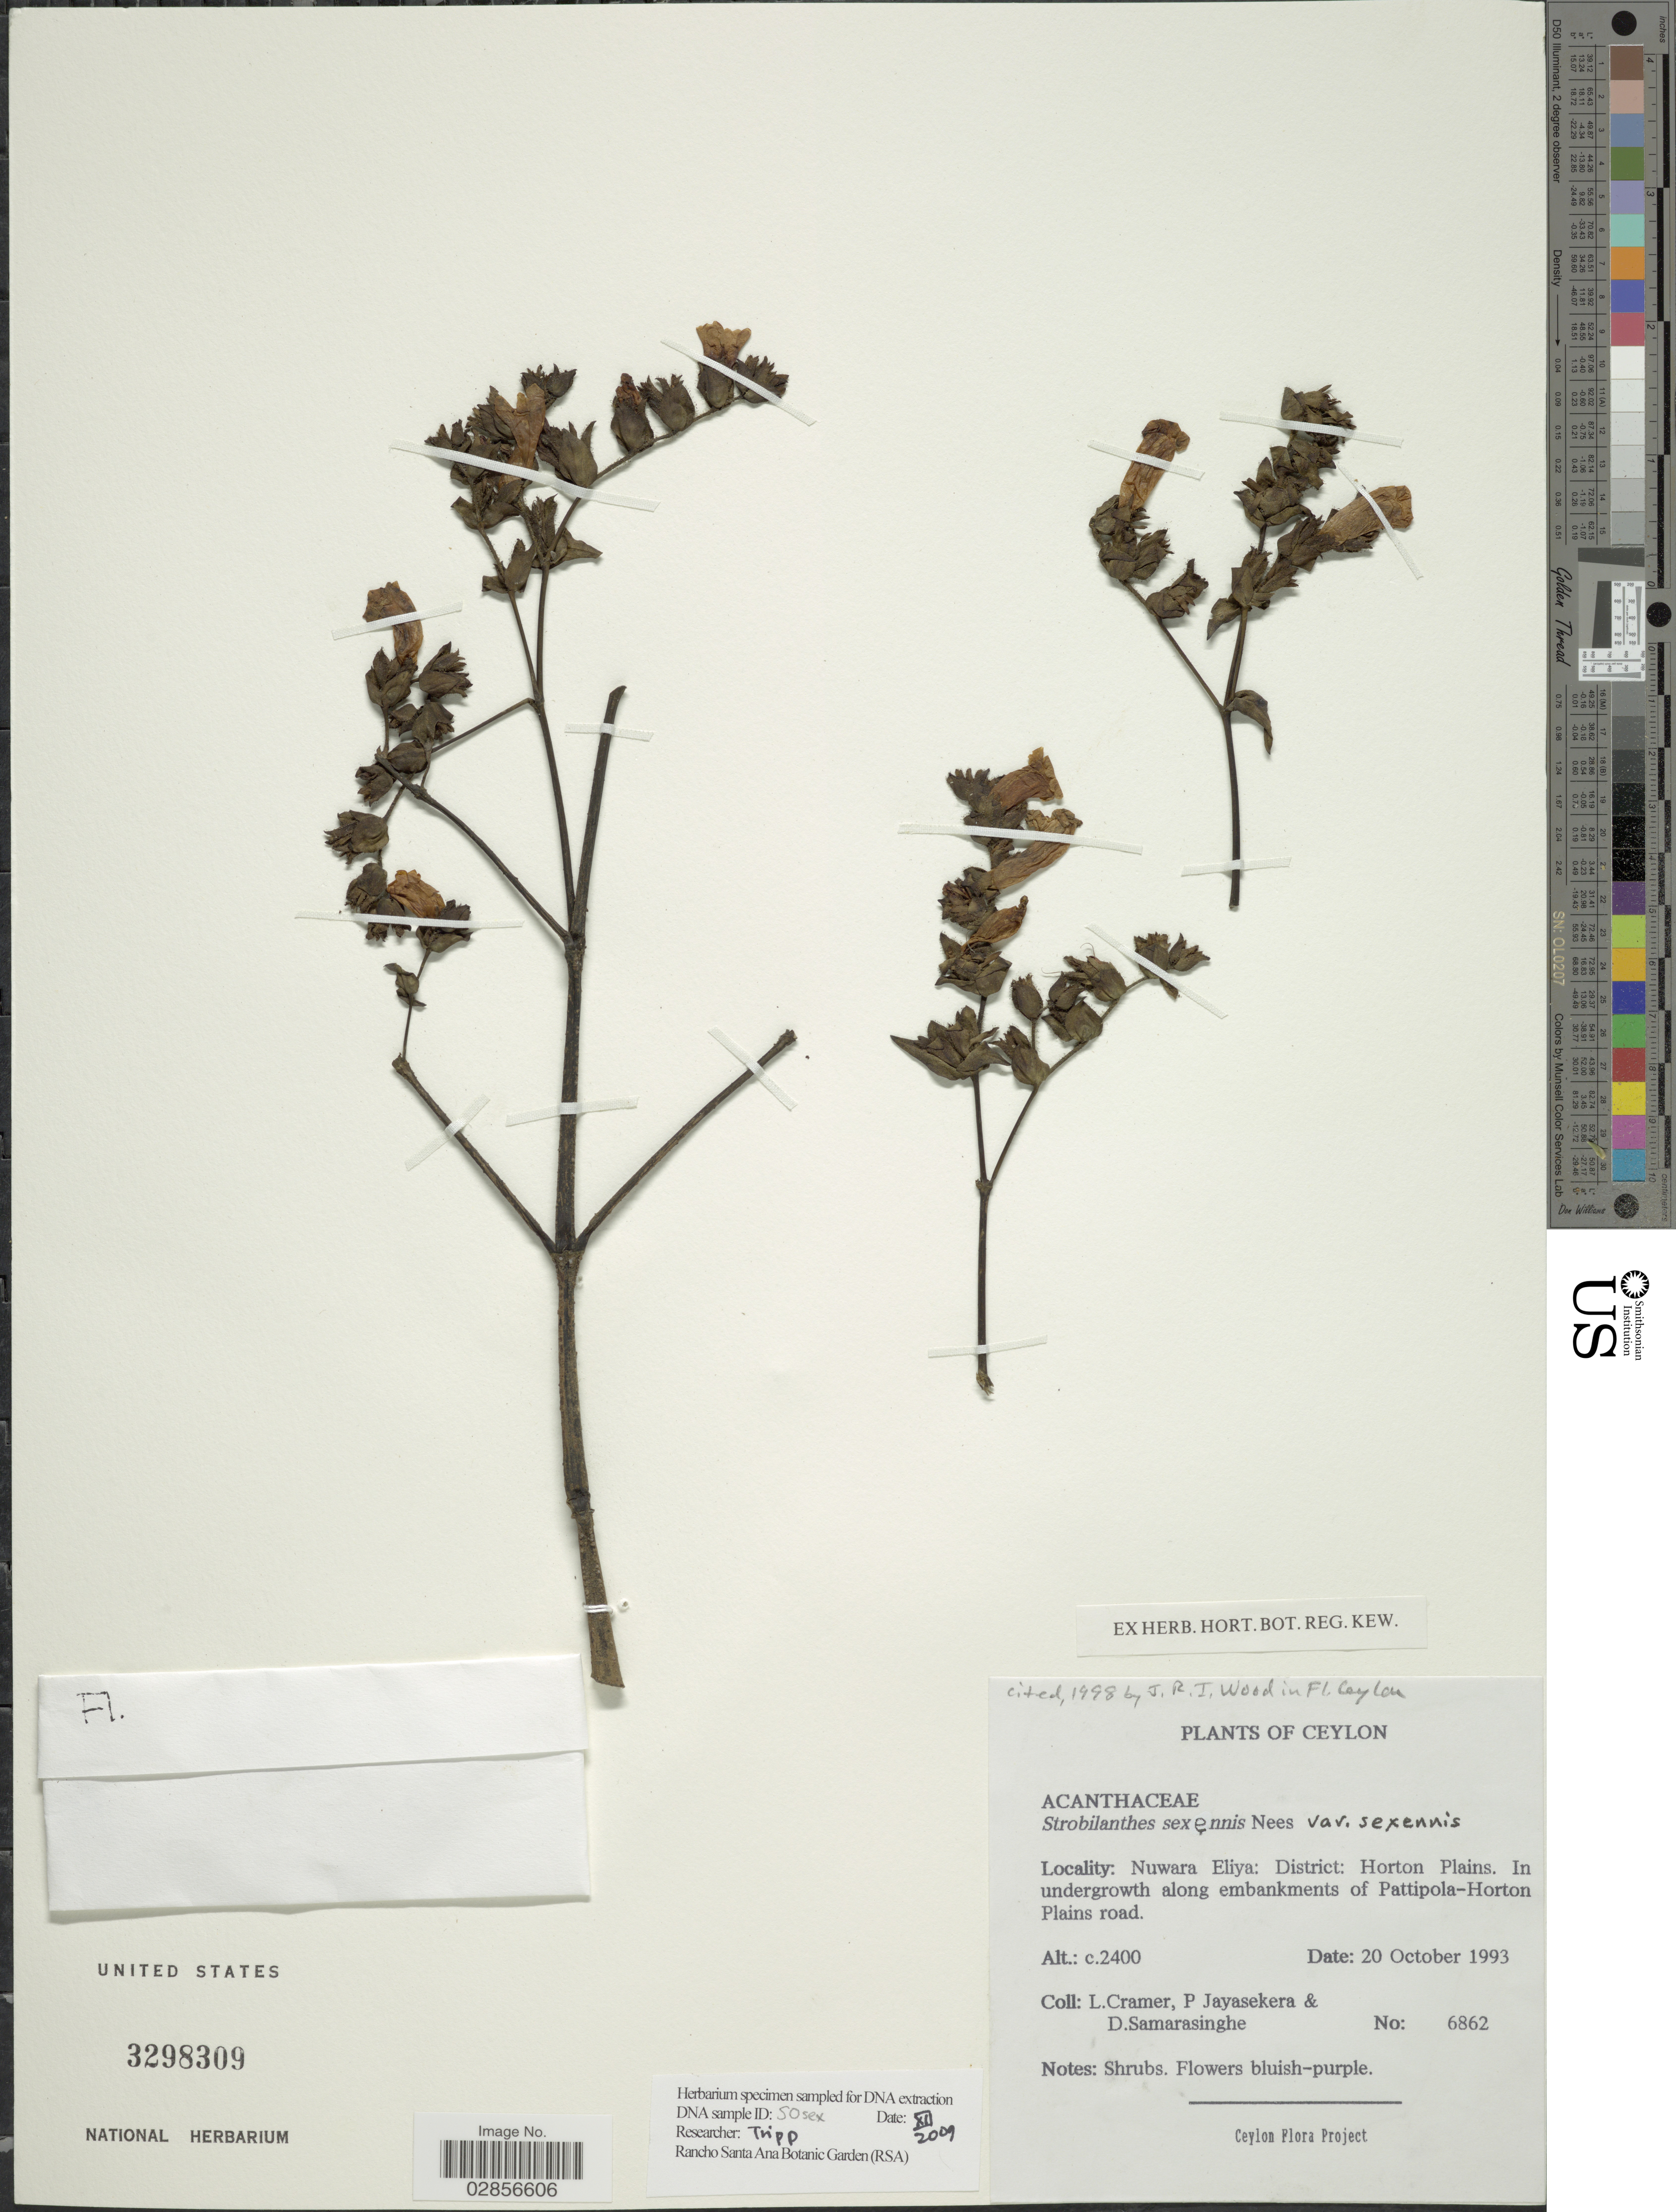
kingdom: Plantae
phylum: Tracheophyta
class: Magnoliopsida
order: Lamiales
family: Acanthaceae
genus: Strobilanthes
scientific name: Strobilanthes sexennis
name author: Bedd.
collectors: L. H. Cramer, P. Jayasekera & D. Samarasinghe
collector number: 6862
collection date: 1993-10-20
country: Sri Lanka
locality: Ceylon, Nuwara Eliya: District: Horton Plains. In undergrowth along embankments of Pattipola-Horton Plains road.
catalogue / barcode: US 3298309